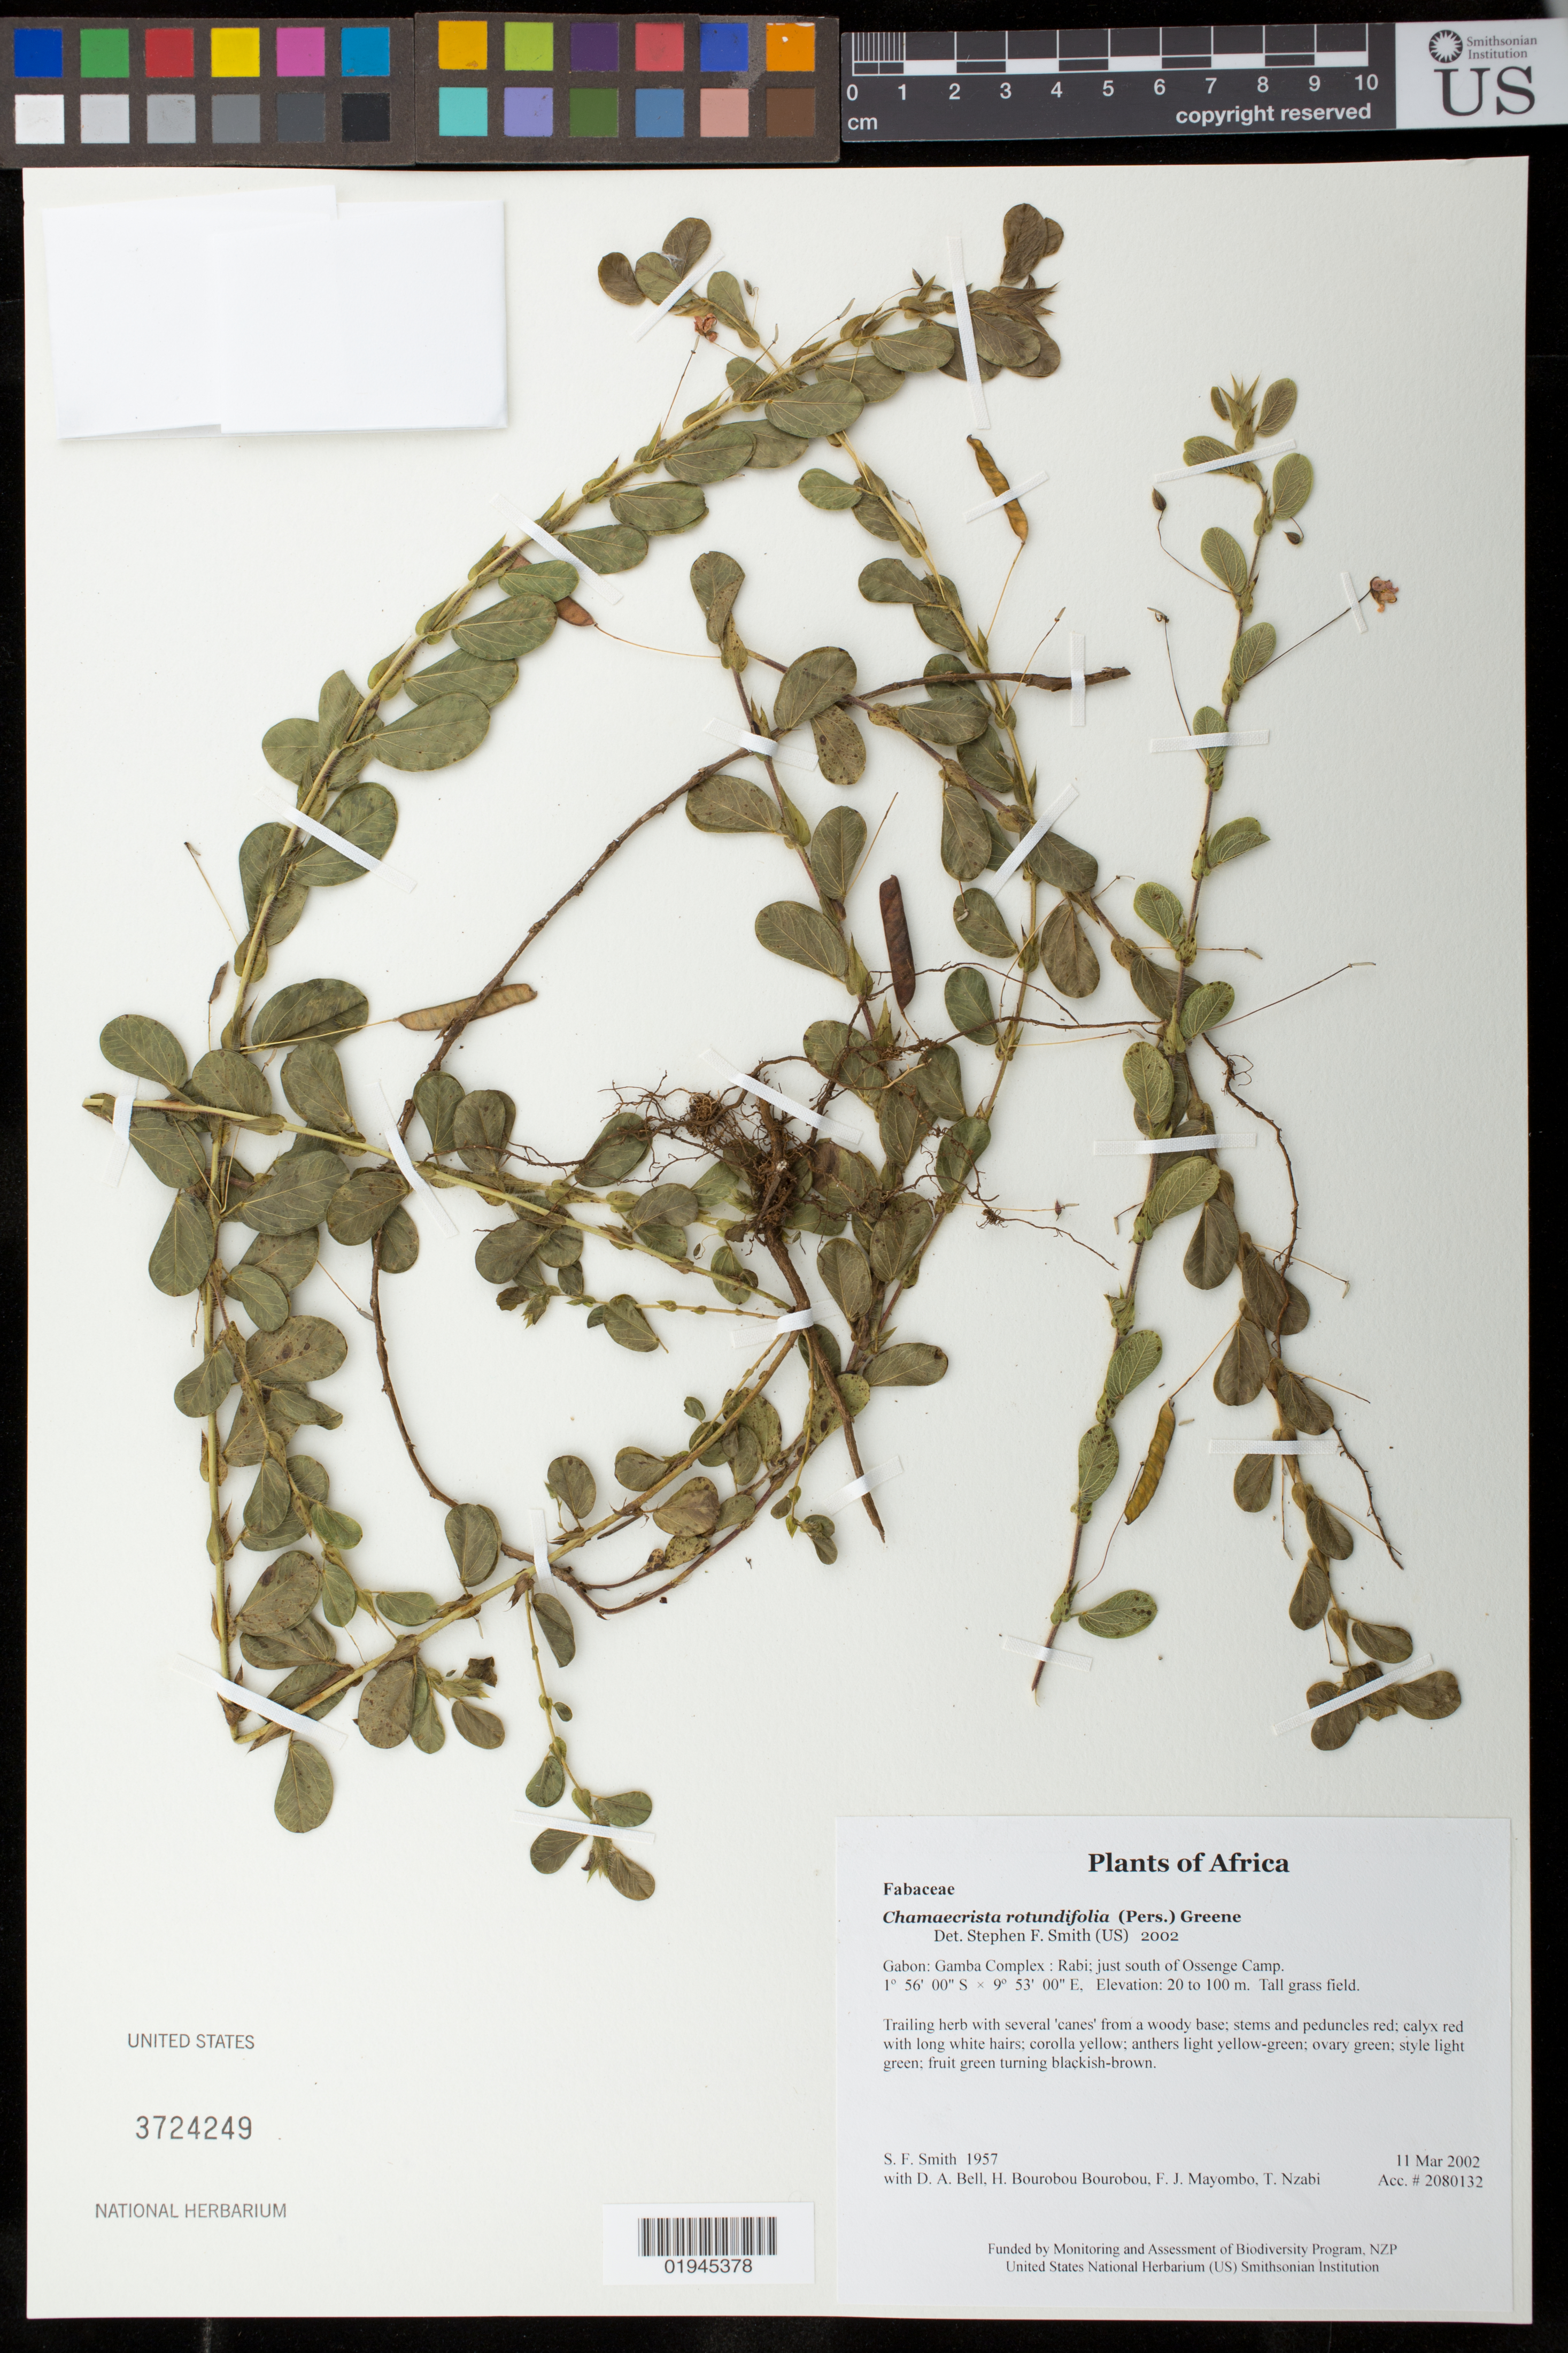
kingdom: Plantae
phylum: Tracheophyta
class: Magnoliopsida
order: Fabales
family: Fabaceae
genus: Chamaecrista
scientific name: Chamaecrista rotundifolia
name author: (Pers.) Greene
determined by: Smith, Stephen F., (US), NMNH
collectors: S.F. Smith, D. A. Bell, H. Bourobou Bourobou & F. J. Mayombo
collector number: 1957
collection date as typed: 11 Mar 2002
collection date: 2002-03-11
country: Gabon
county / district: Gamba Complex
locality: Rabi; just south of Ossenge Camp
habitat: Tall grass field.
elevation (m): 20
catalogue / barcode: US 3724249